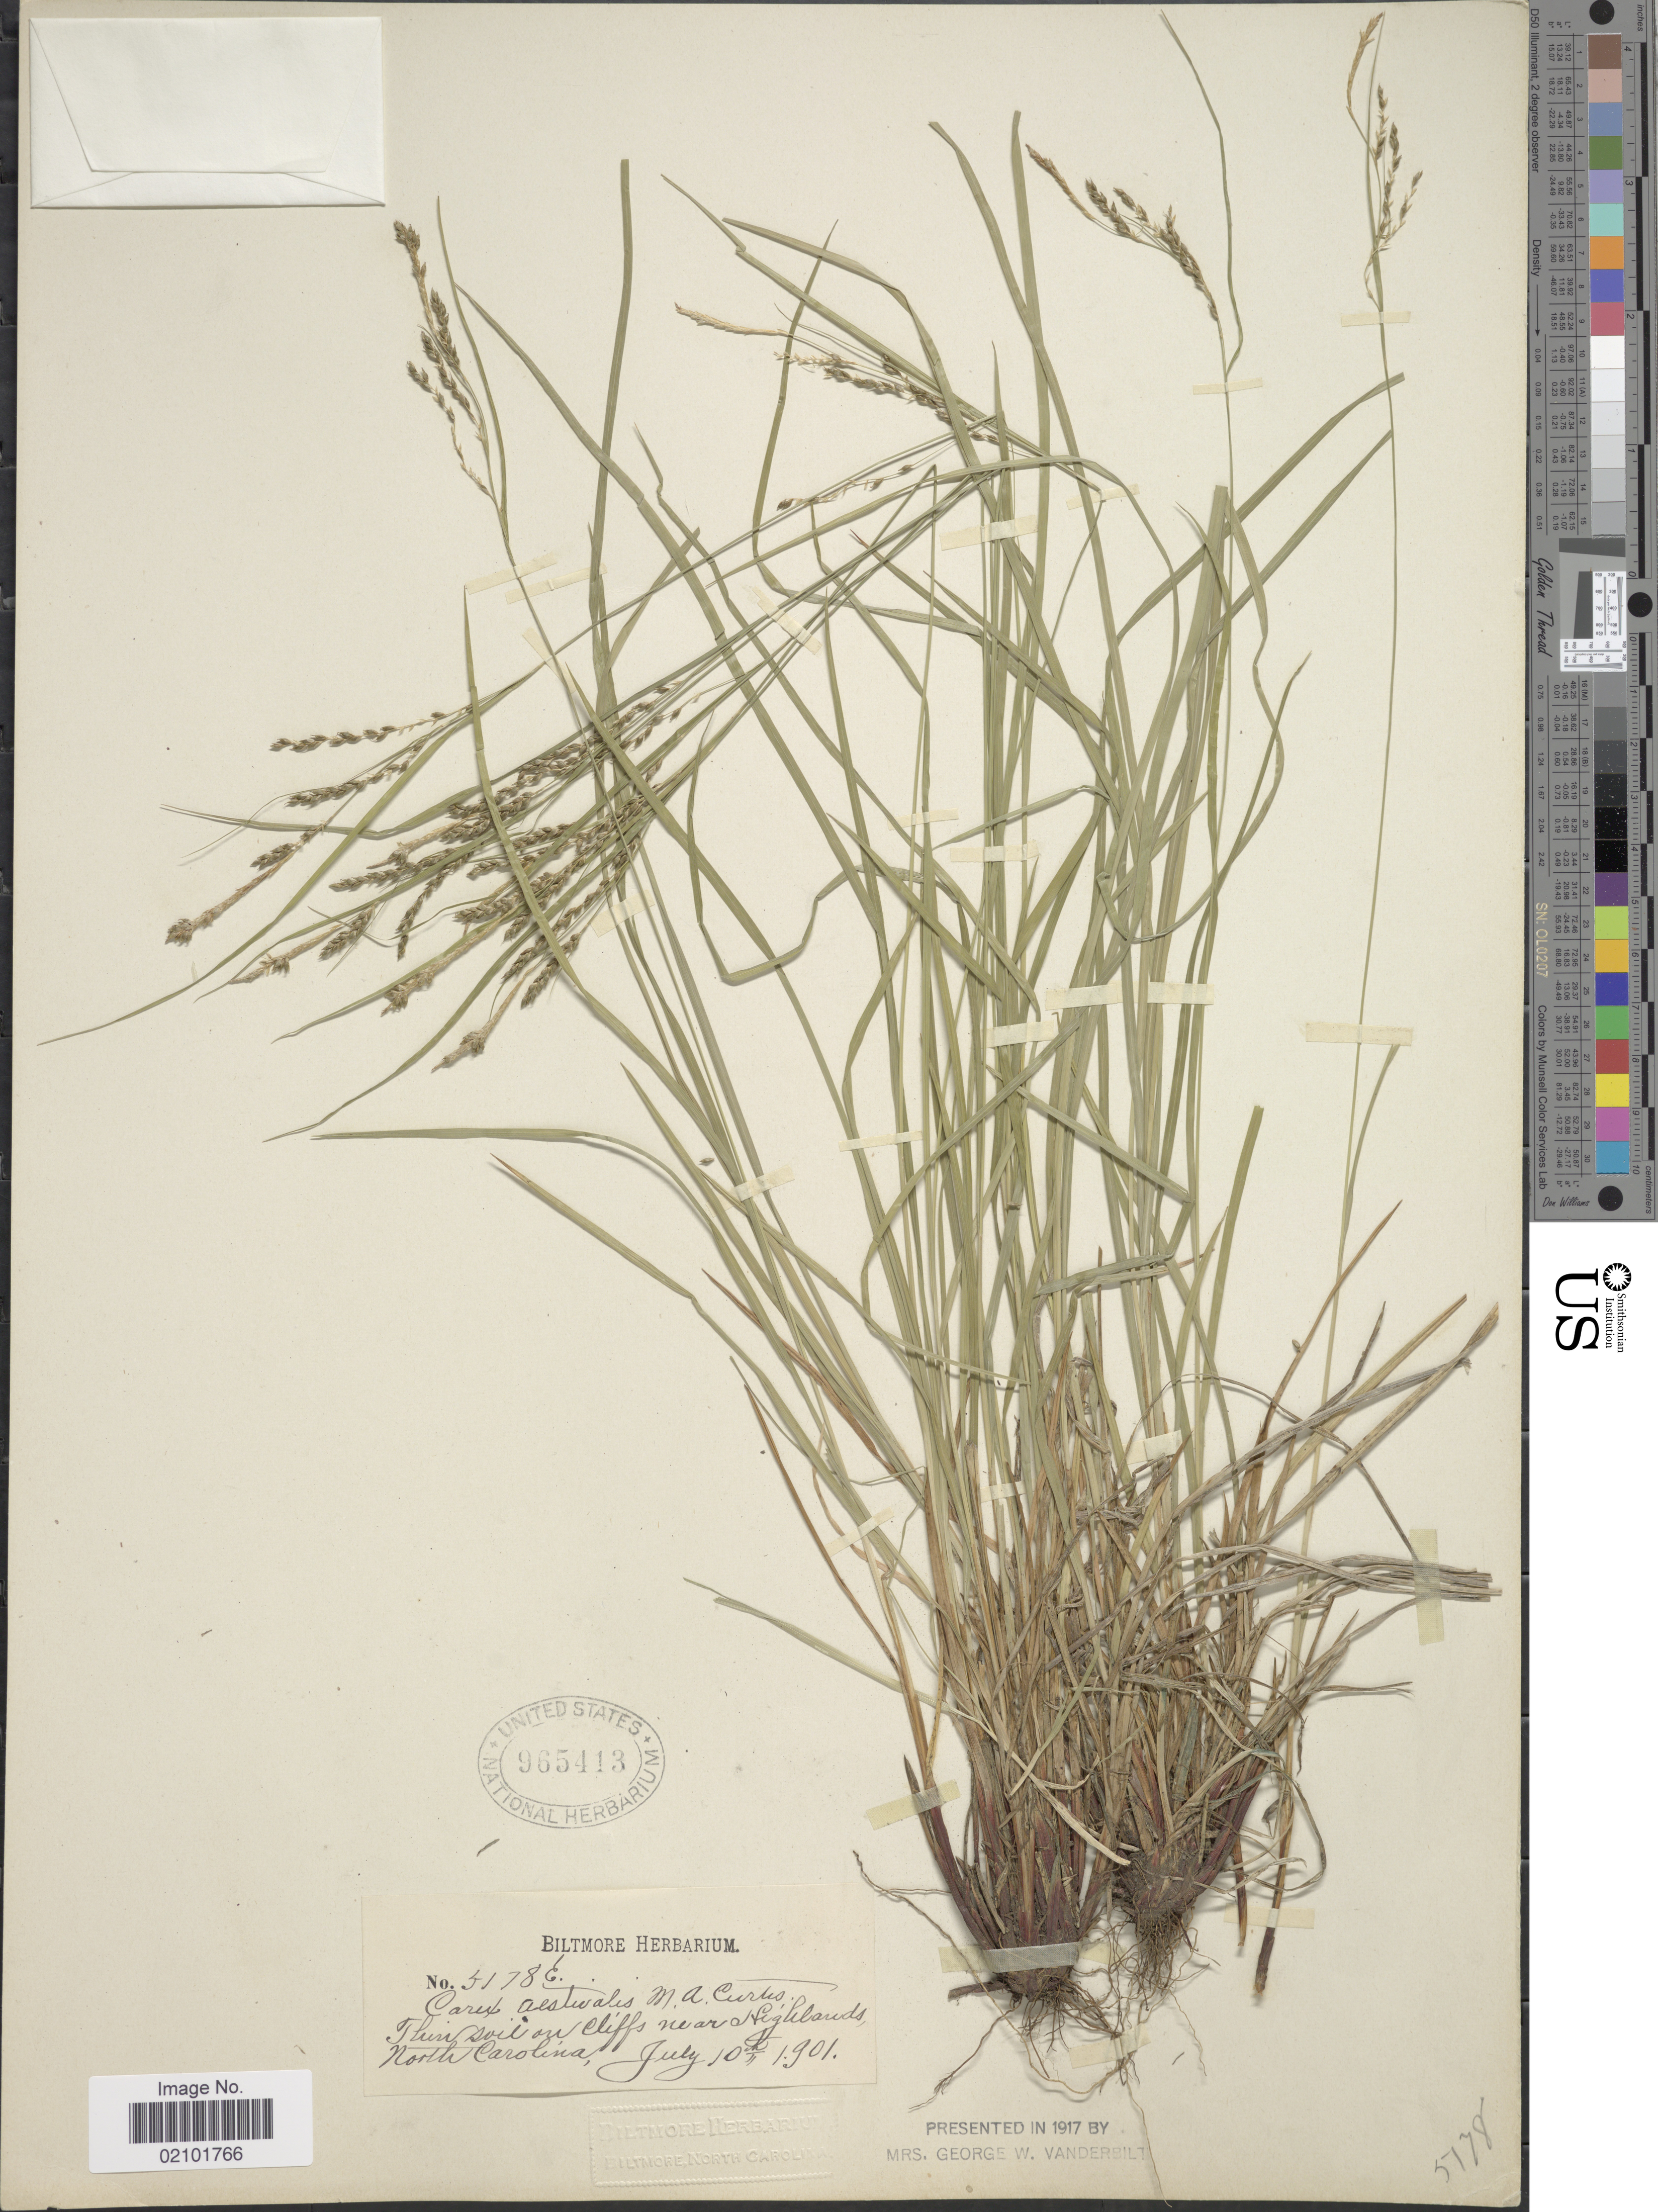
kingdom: Plantae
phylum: Tracheophyta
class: Liliopsida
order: Poales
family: Cyperaceae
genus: Carex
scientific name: Carex aestivalis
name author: M.A. Curtis ex A. Gray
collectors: ex herb. Biltmore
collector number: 5175E*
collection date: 1901-07-10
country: United States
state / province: North Carolina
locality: Near Highlands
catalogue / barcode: US 965413